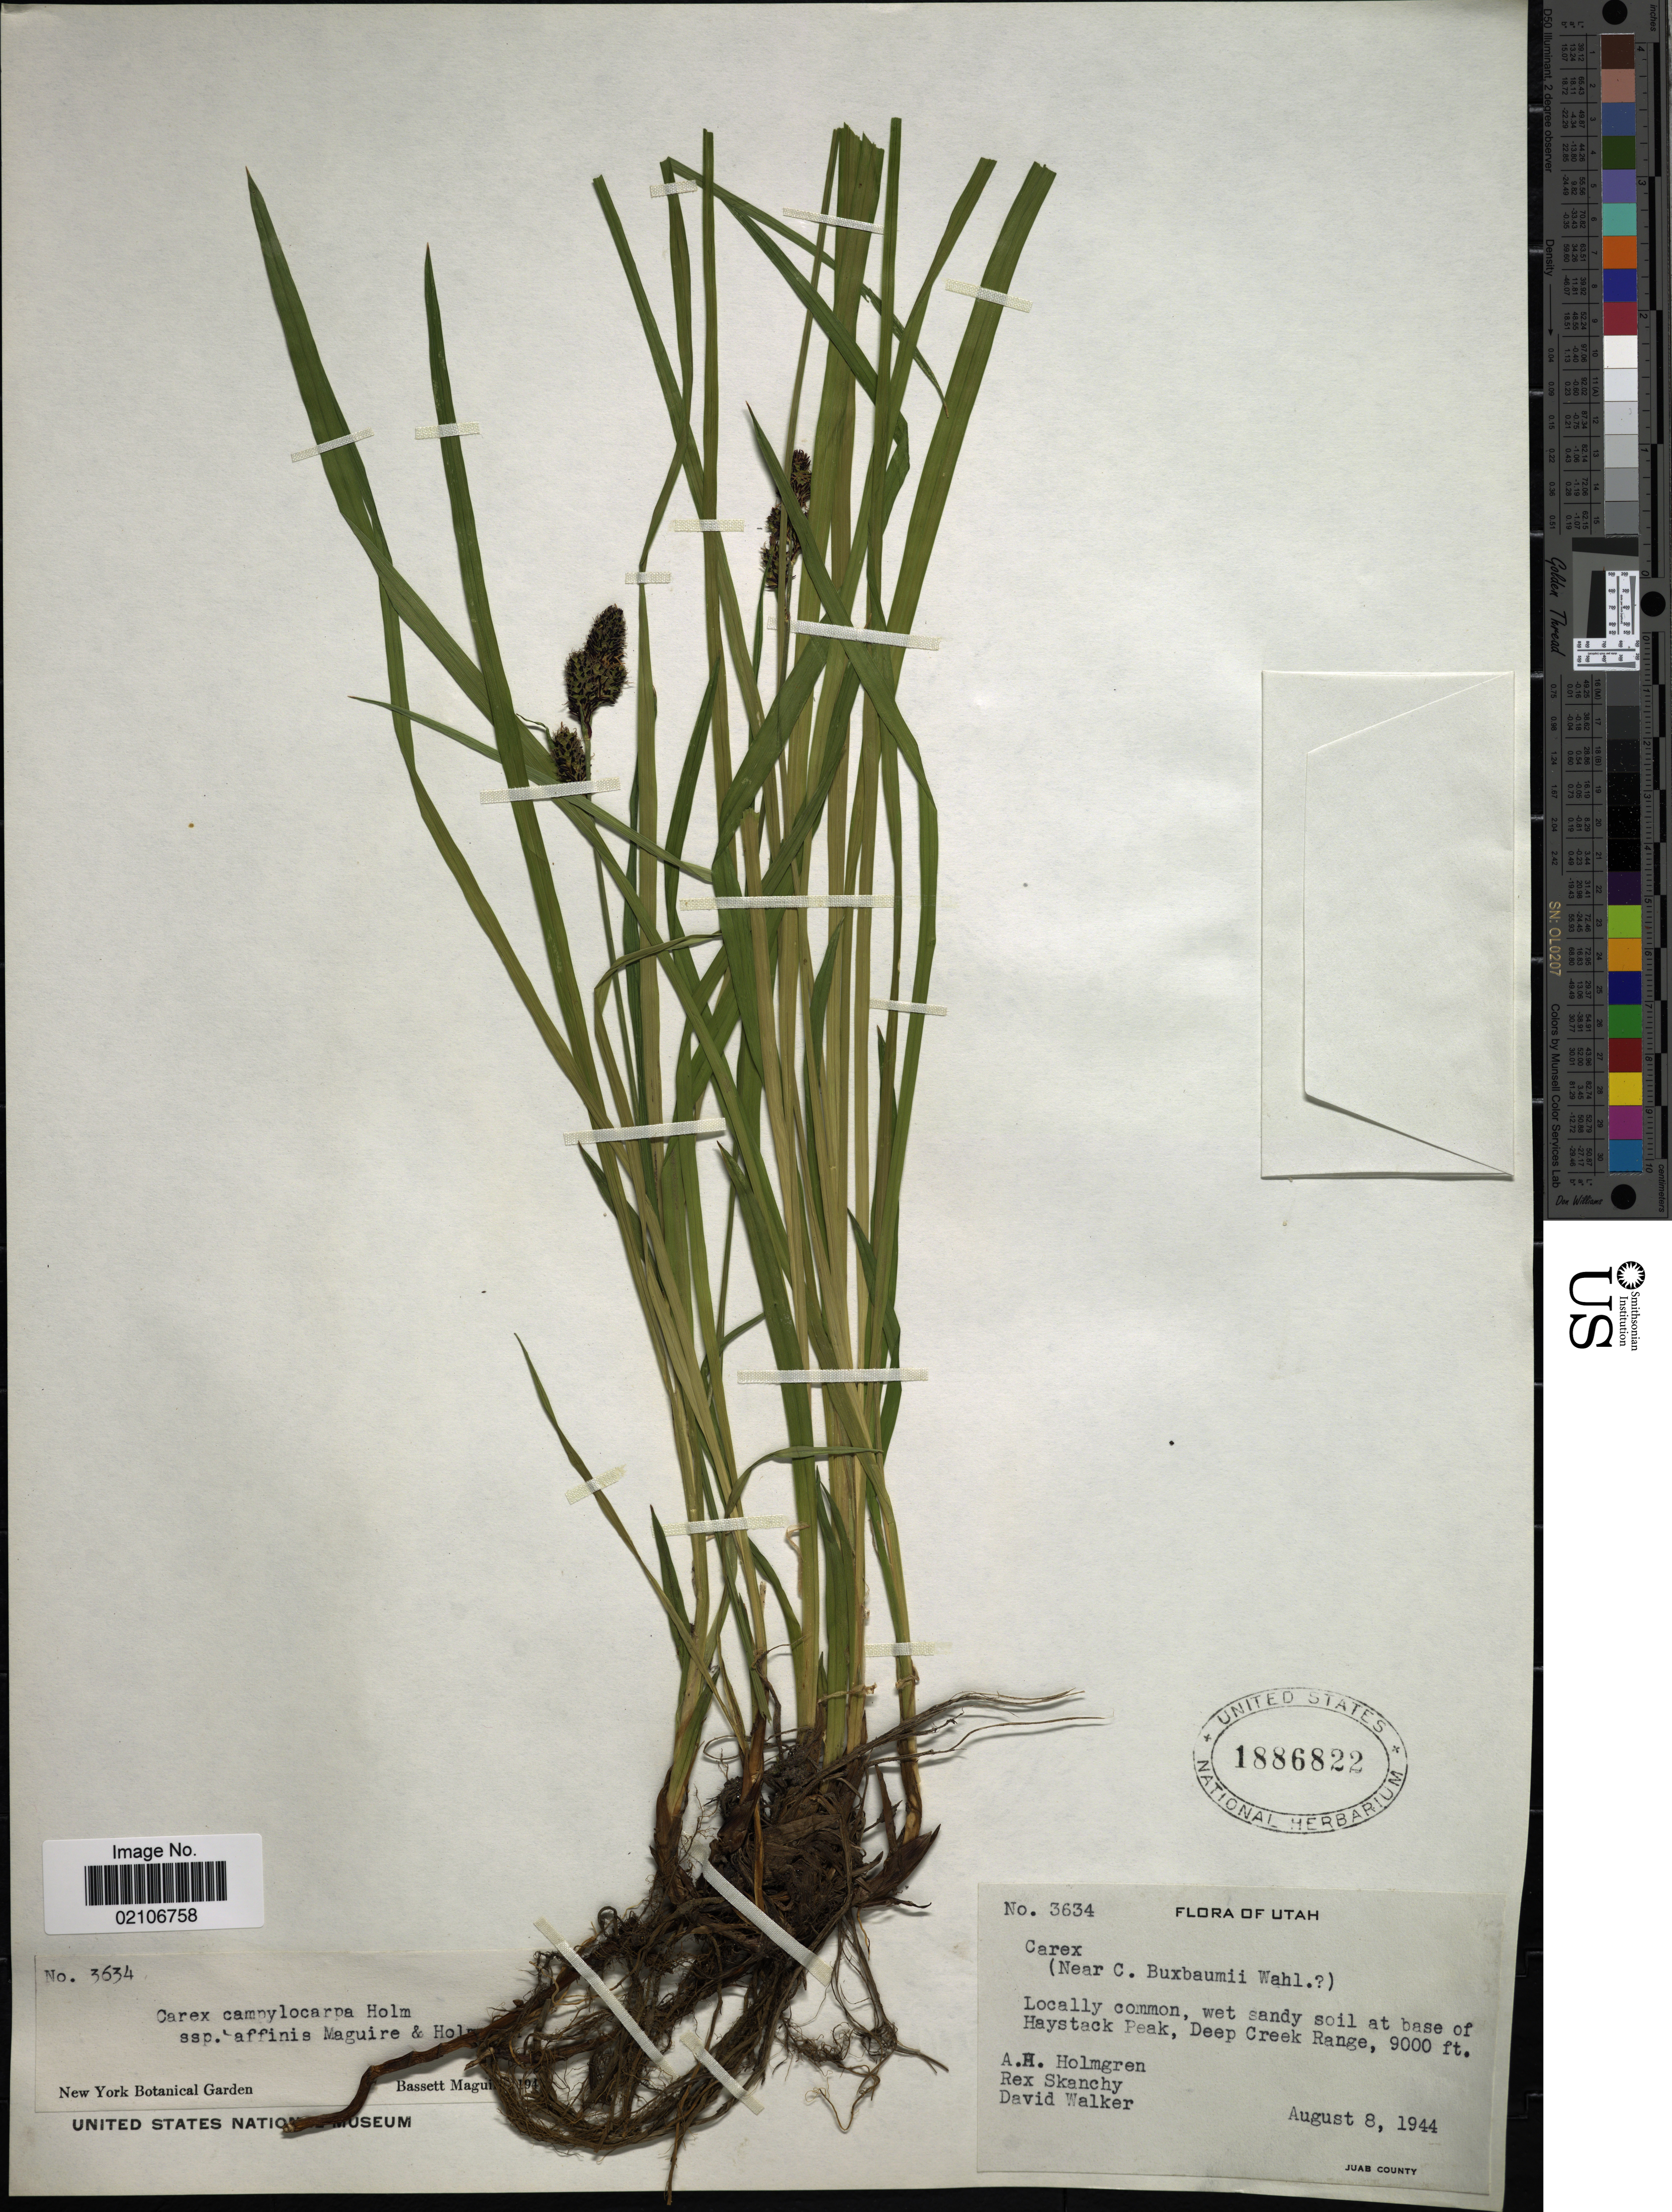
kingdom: Plantae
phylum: Tracheophyta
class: Liliopsida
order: Poales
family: Cyperaceae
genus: Carex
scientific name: Carex scopulorum var. bracteosa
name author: (L.H. Bailey) F.J. Herm.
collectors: A. H. Holmgren, R. Skanchy & D. Walker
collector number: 3634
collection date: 1944-08-08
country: United States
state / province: Utah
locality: Locally common, wet sandy soil at base of Haystack Peak, Deep Creek Range, Juab County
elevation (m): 2743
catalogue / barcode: US 1886822